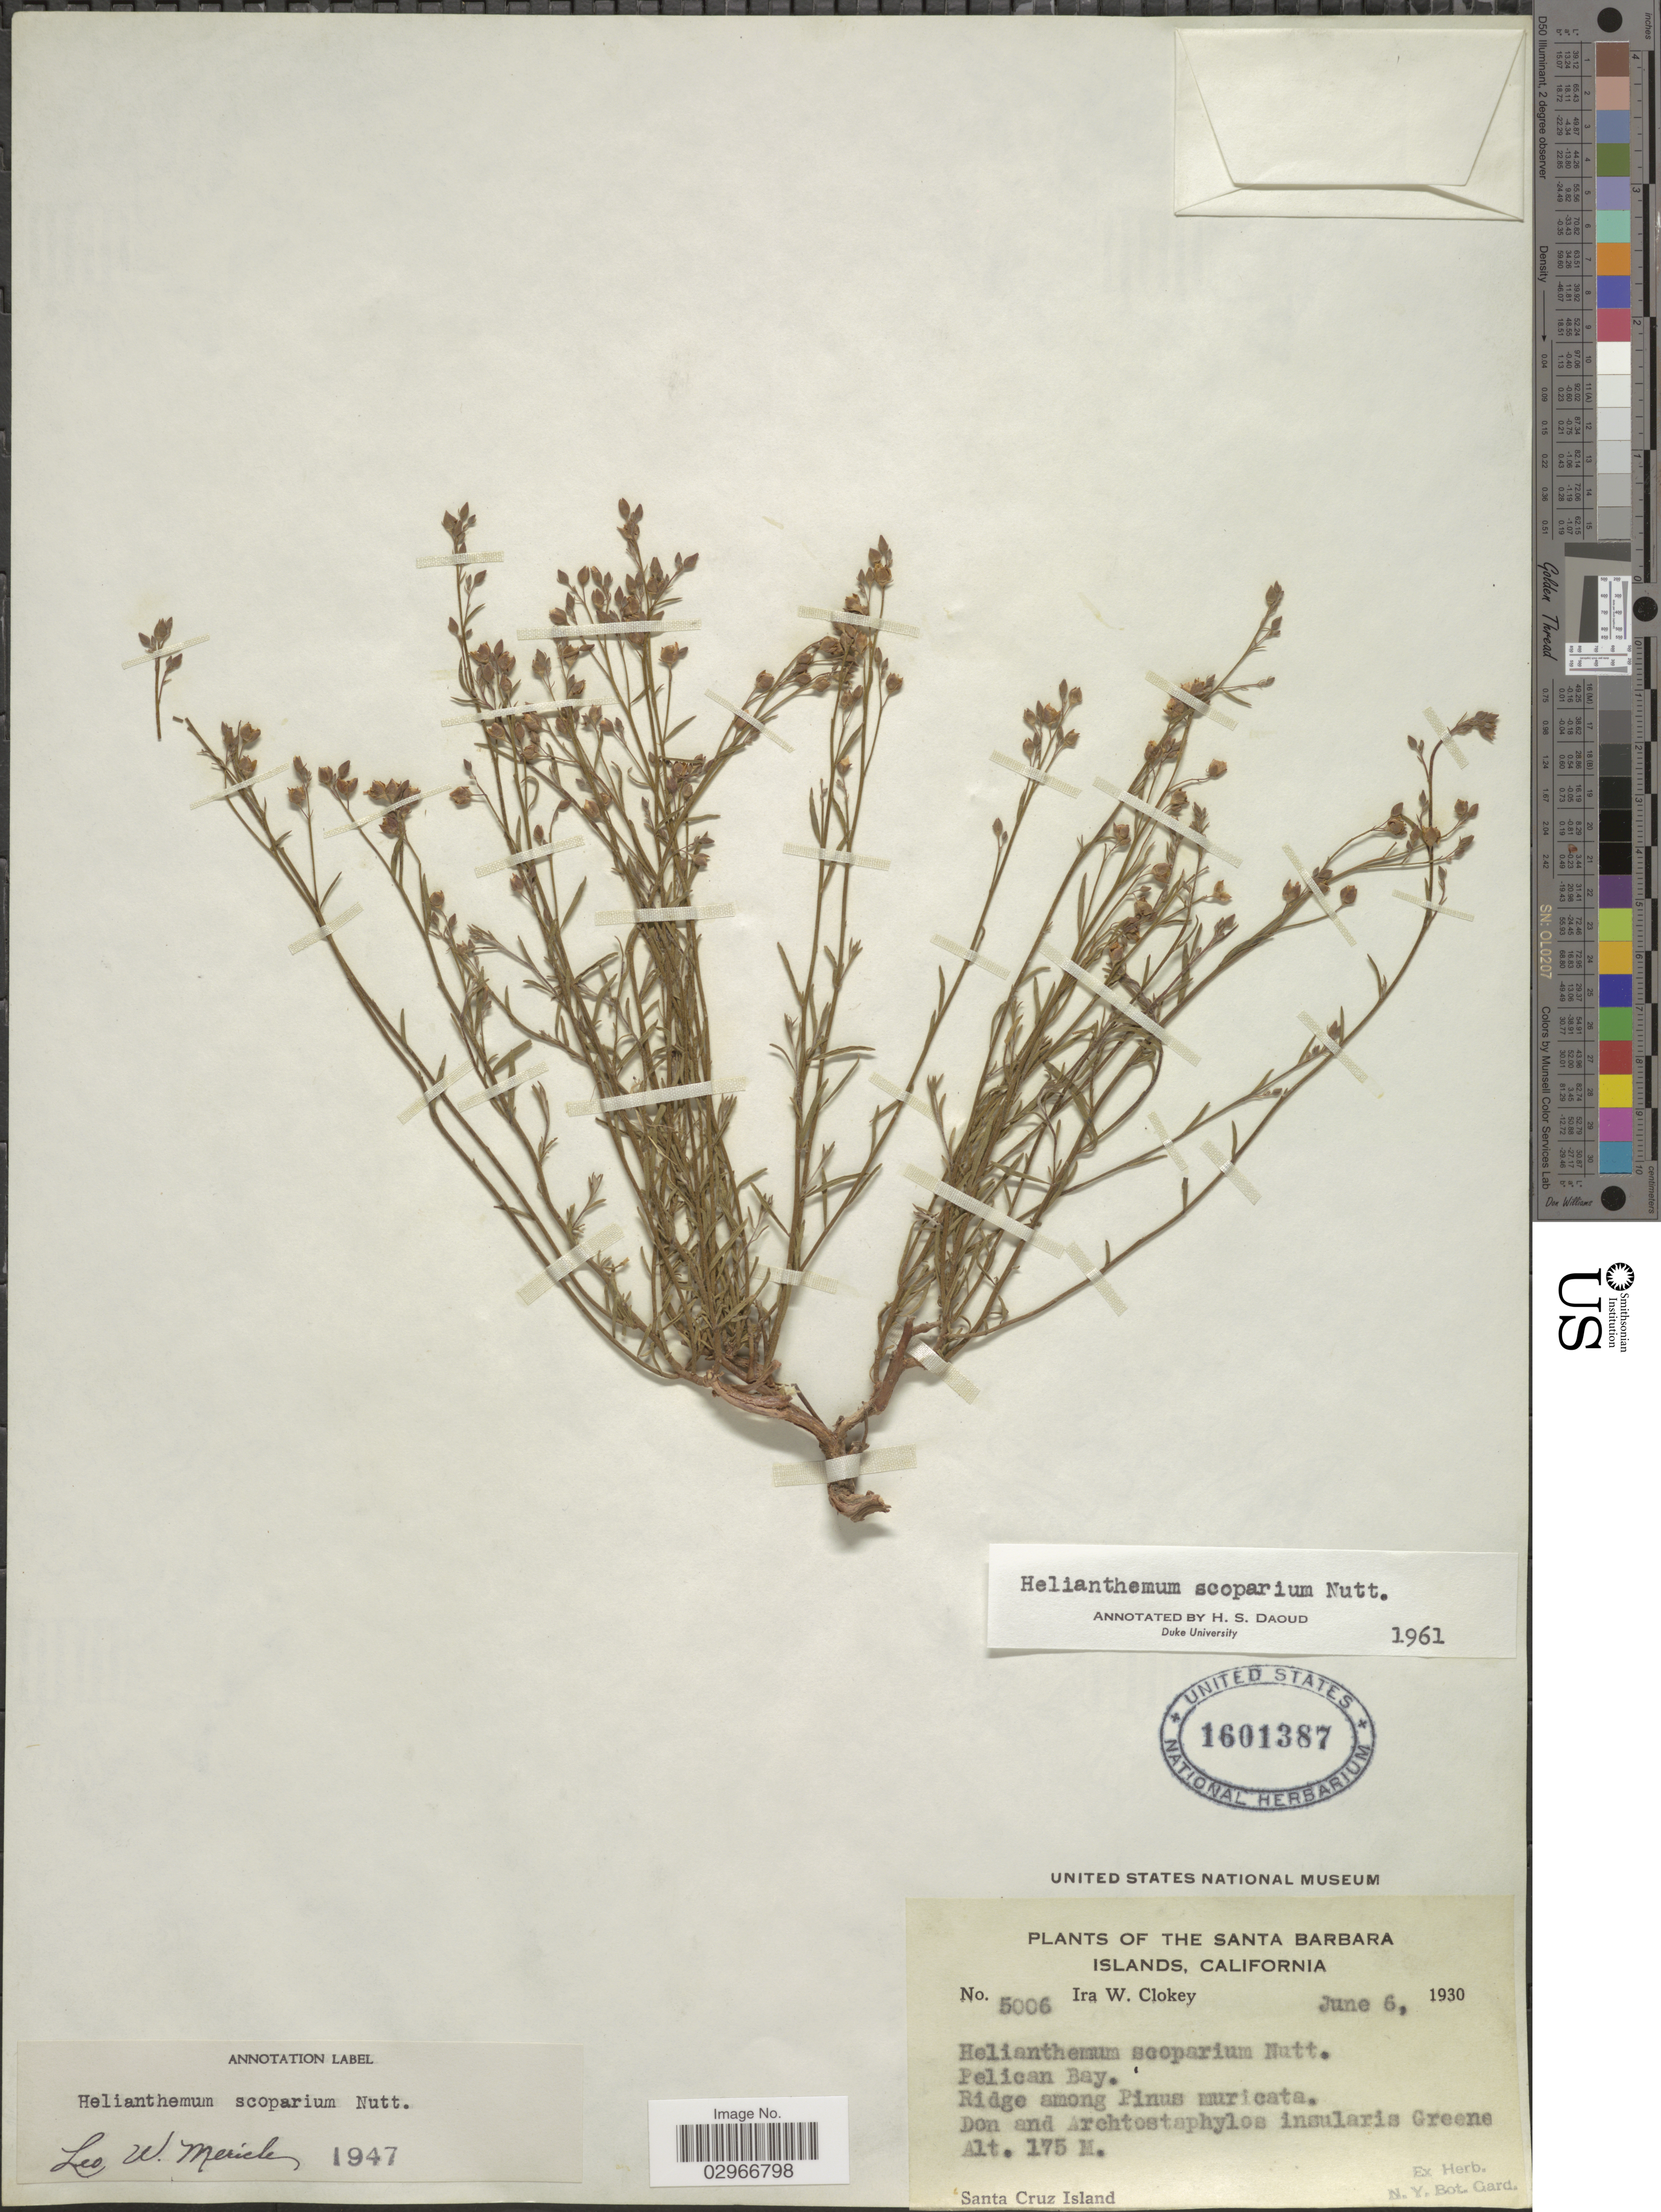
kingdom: Plantae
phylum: Tracheophyta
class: Magnoliopsida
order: Malvales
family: Cistaceae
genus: Helianthemum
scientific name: Helianthemum scoparium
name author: Nutt. ex Torr. & A. Gray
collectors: I. W. Clokey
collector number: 5006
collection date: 1930-06-06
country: United States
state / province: California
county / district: Santa Barbara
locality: The Santa Barbara Islands. Pelican Bay. Santa Cruz Island.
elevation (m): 175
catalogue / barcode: US 1601387